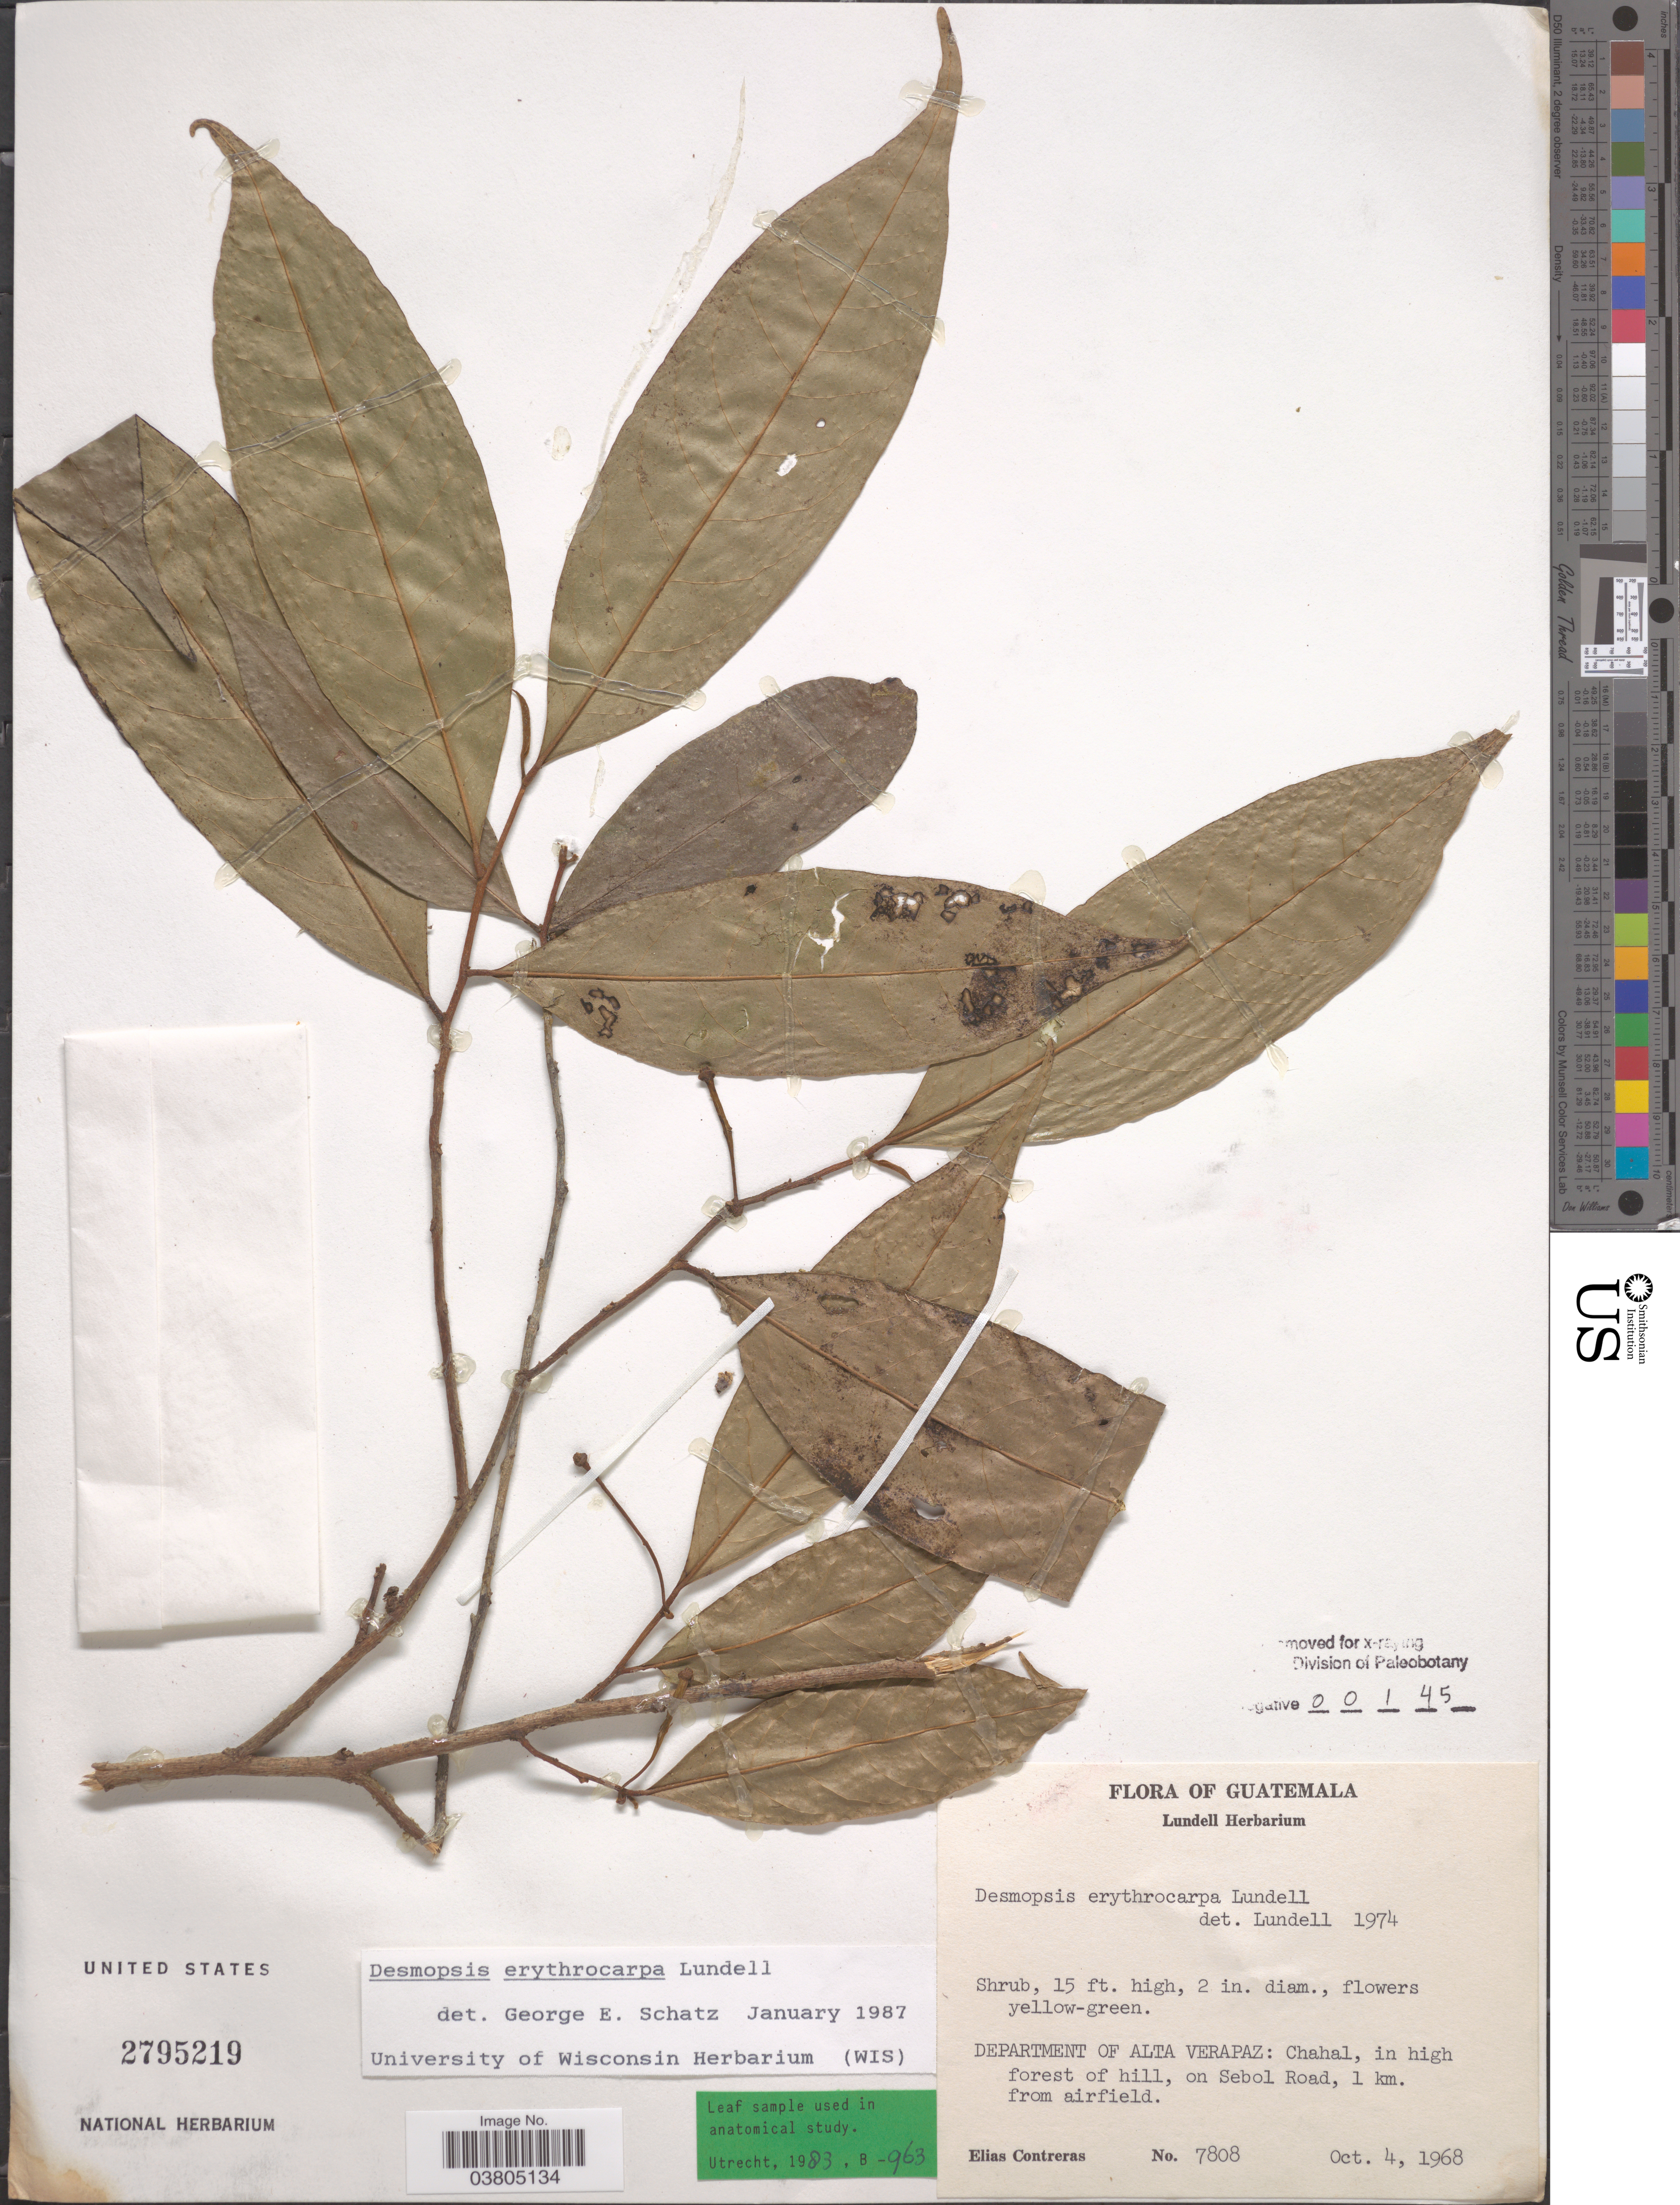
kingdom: Plantae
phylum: Tracheophyta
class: Magnoliopsida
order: Magnoliales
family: Annonaceae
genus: Desmopsis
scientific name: Desmopsis erythrocarpa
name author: Lundell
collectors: E. Contreras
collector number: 7808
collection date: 1968-10-04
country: Guatemala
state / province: Alta Verapaz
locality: Department of Alta Verapaz: Chahal, in high forest of hill, on Sebol Road, 1 km. from airfield.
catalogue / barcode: US 2795219